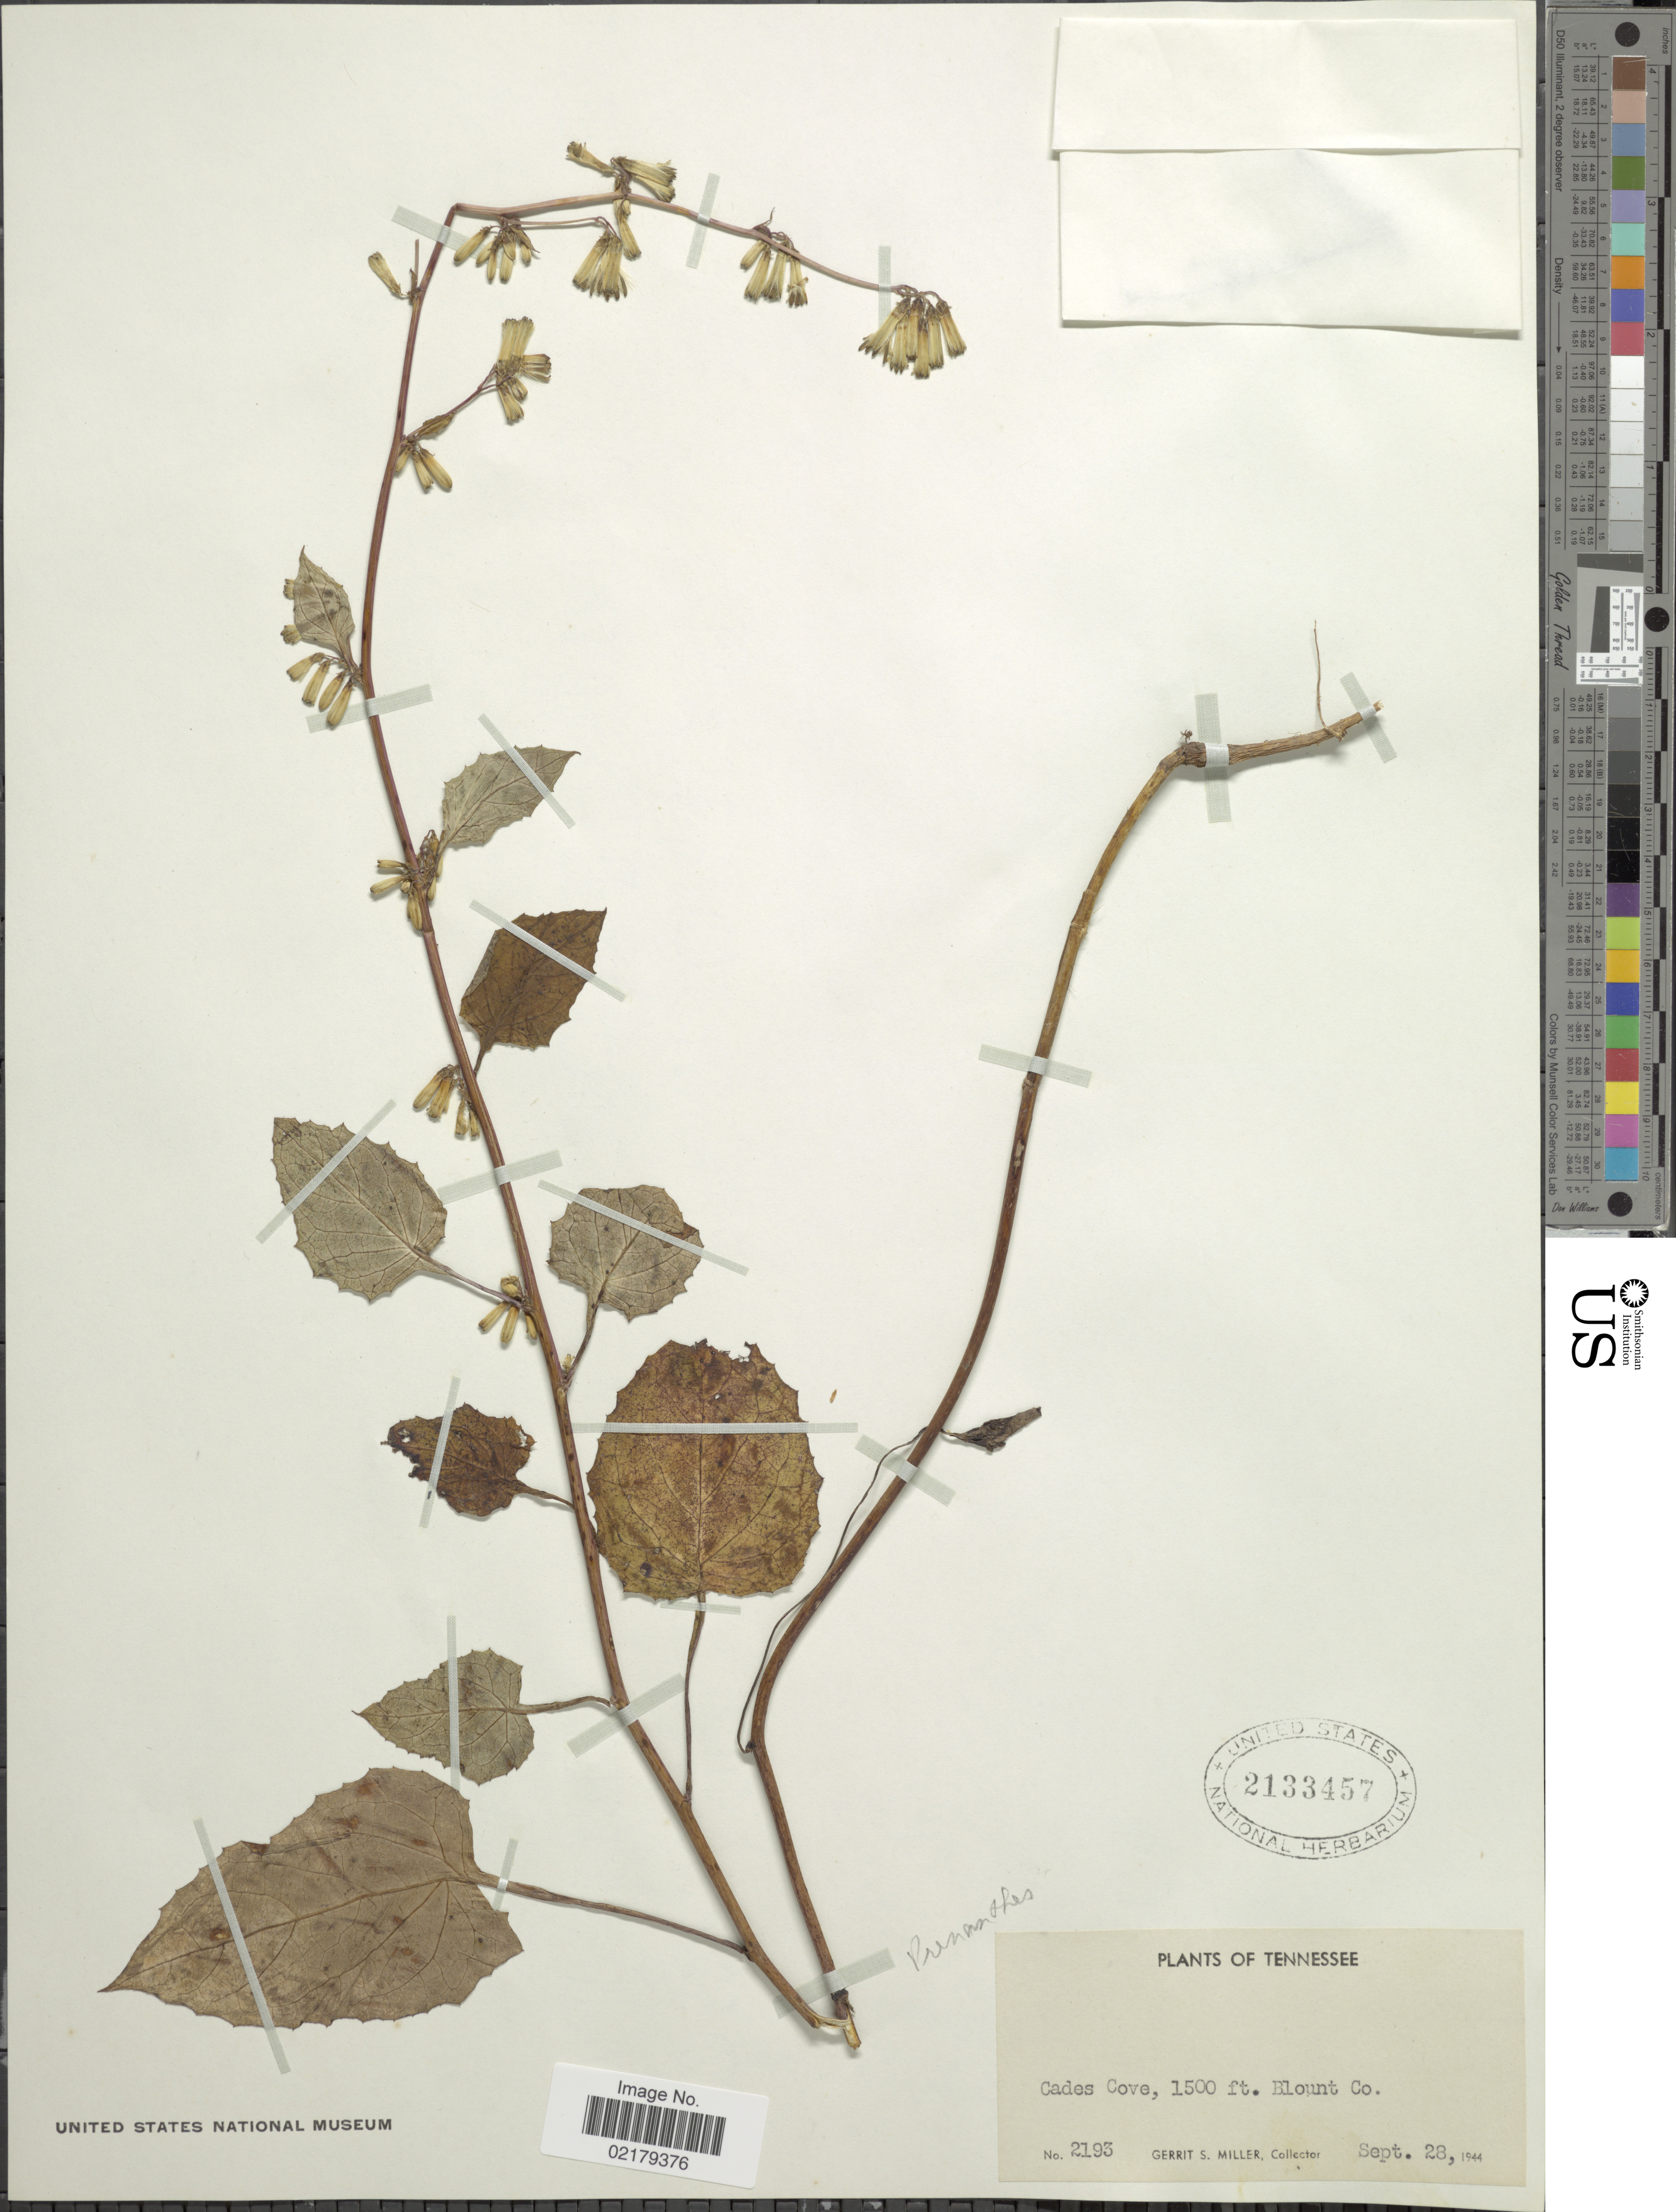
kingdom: Plantae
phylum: Tracheophyta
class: Magnoliopsida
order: Asterales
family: Asteraceae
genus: Prenanthes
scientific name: Prenanthes sp.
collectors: G. S. Miller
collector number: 2193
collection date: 1944-09-28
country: United States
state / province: Tennessee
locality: Cades Cove, Blount Co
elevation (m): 457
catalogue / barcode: US 2133457